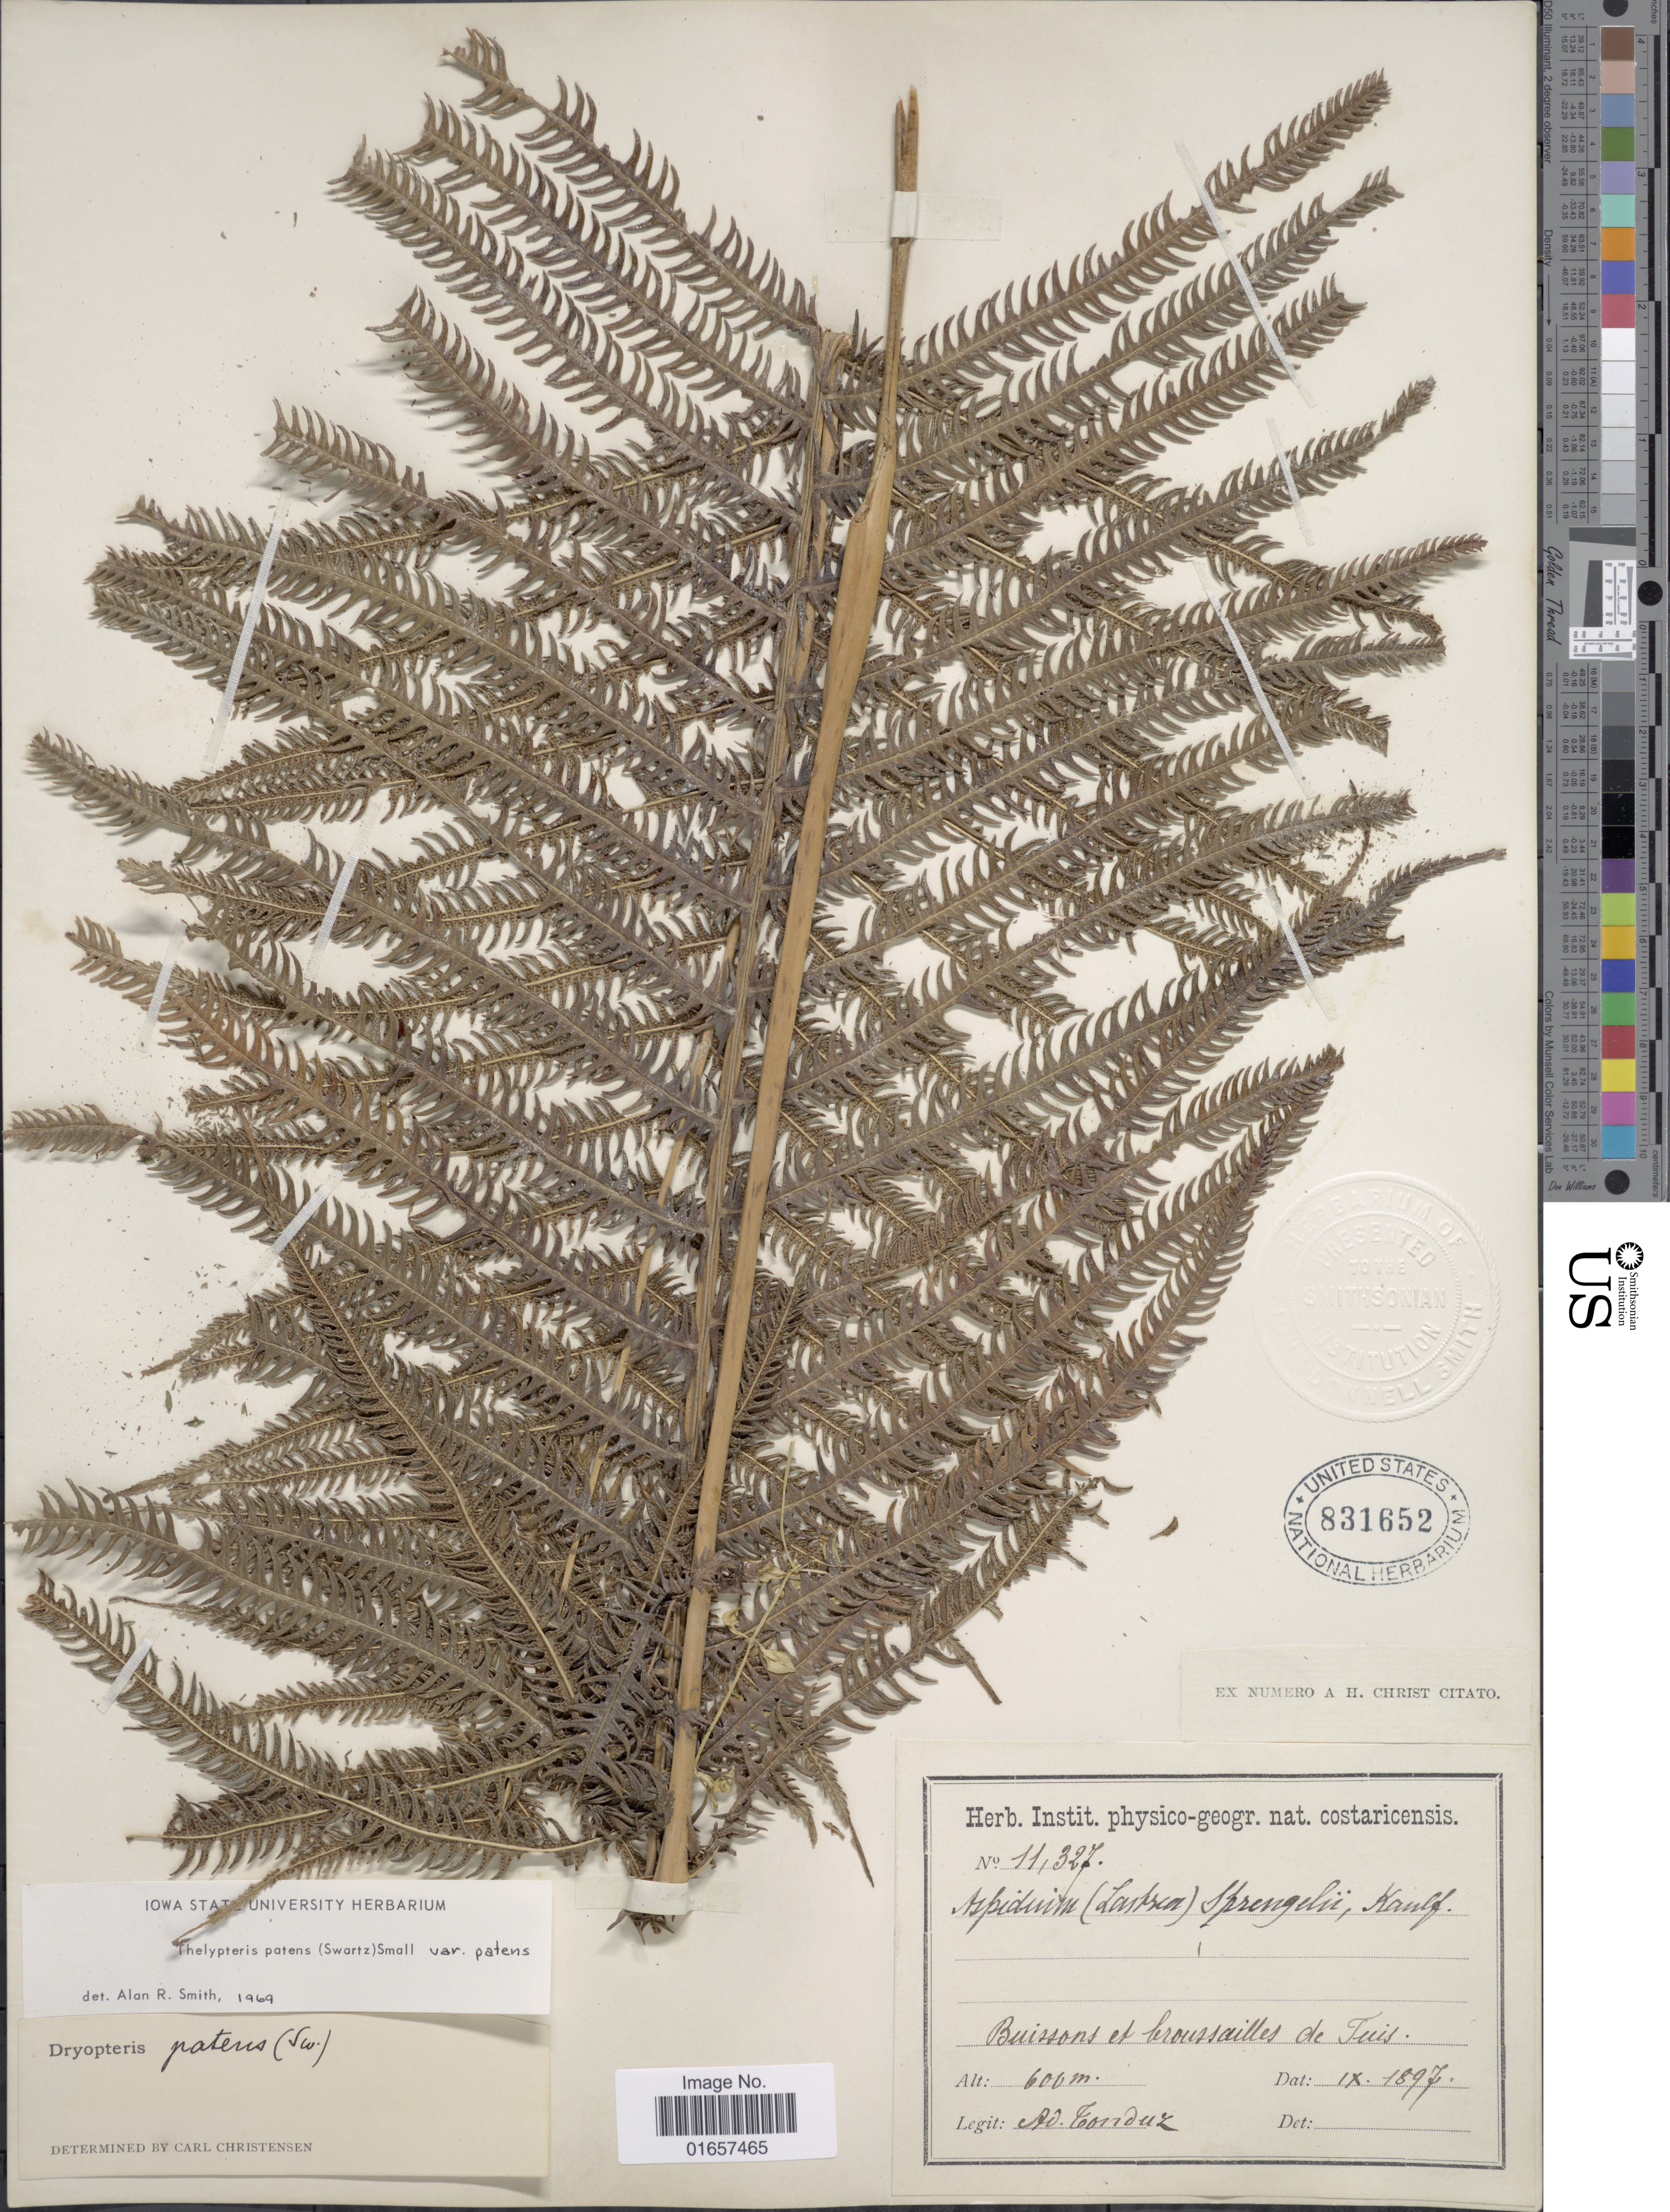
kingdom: Plantae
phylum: Tracheophyta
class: Polypodiopsida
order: Polypodiales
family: Thelypteridaceae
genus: Christella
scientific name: Christella patens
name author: (Sw.) Holttum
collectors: A. Tonduz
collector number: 11327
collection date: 1897-09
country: Costa Rica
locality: Costaricensis, Buissons et broussailles de Tuis.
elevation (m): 600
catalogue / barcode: US 831652